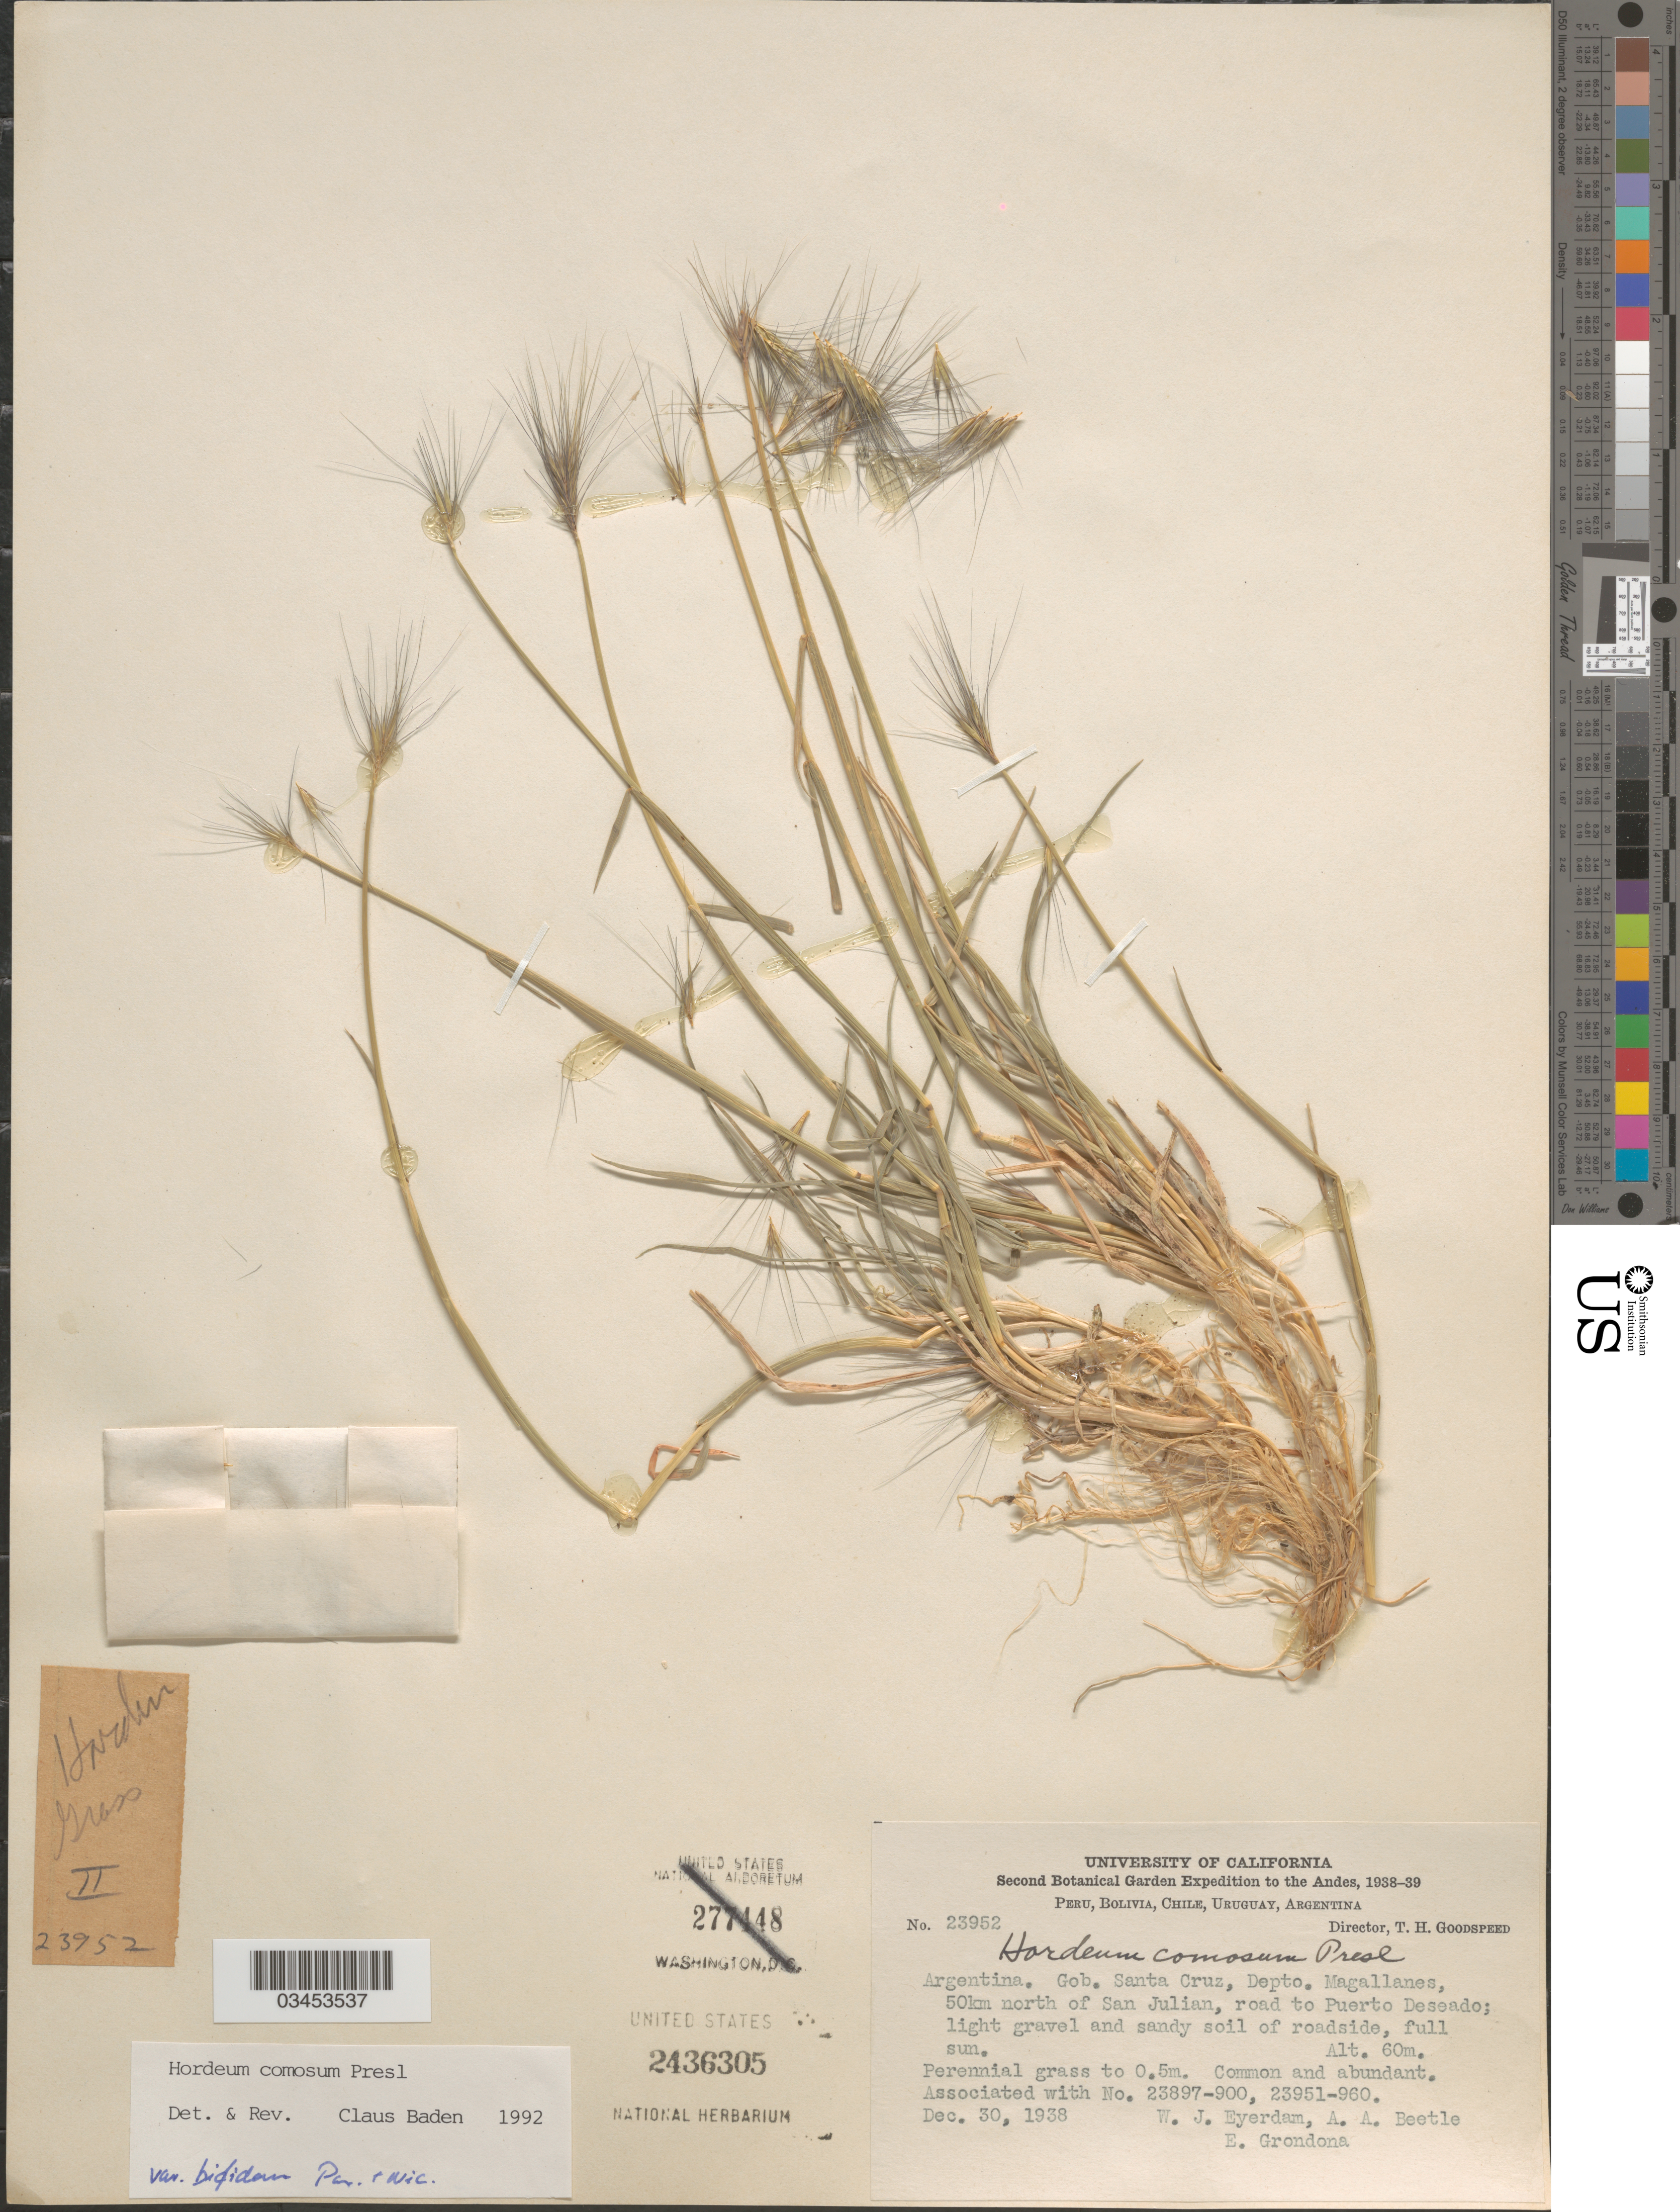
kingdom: Plantae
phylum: Tracheophyta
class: Liliopsida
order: Poales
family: Poaceae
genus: Hordeum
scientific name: Hordeum comosum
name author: J. Presl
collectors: W. J. Eyerdam, A. A. Beetle & E. Grondona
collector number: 23952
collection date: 1938-12-30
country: Argentina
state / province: Santa Cruz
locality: Gob. Santa Cruz, Depto. Magallanes, 50km north of San Julian, road to Puerto Deseado.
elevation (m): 60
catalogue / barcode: US 2436305